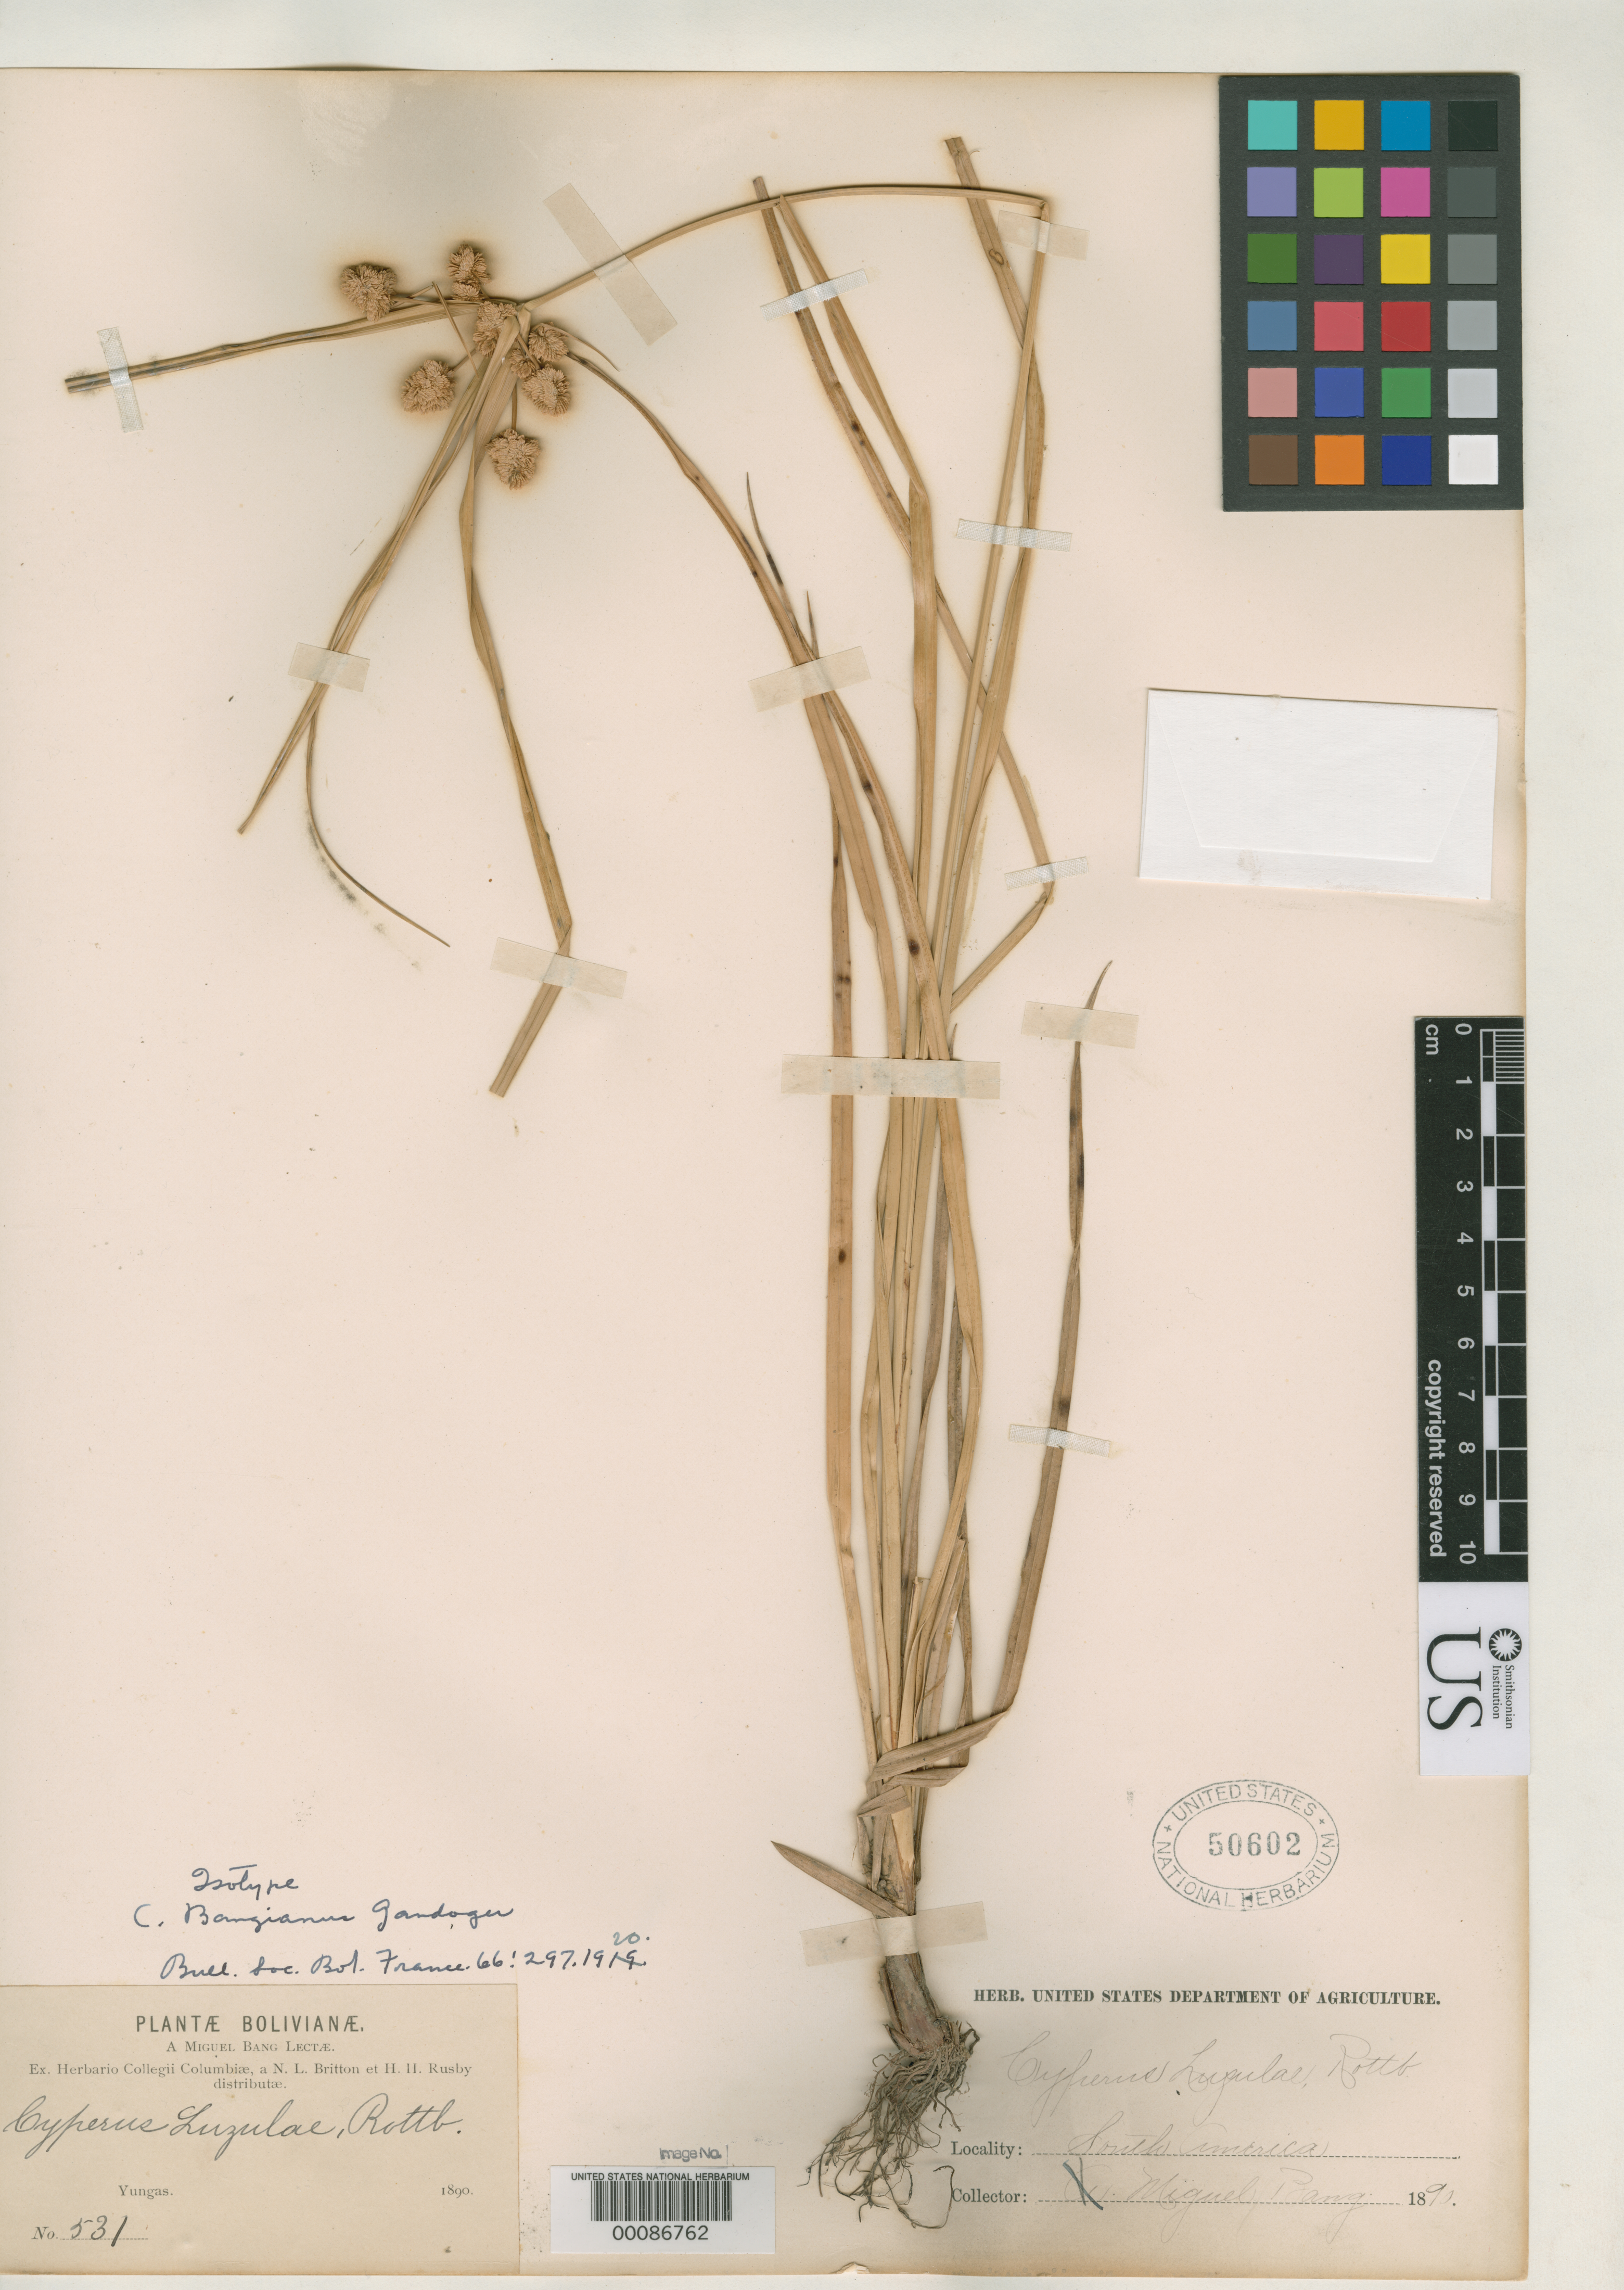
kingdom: Plantae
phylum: Tracheophyta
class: Liliopsida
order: Poales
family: Cyperaceae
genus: Cyperus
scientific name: Cyperus bangianus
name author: Gand.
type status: Isotype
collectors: M. Bang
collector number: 531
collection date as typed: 1890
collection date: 1890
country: Bolivia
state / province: La Paz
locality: Yungas.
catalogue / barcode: US 50602